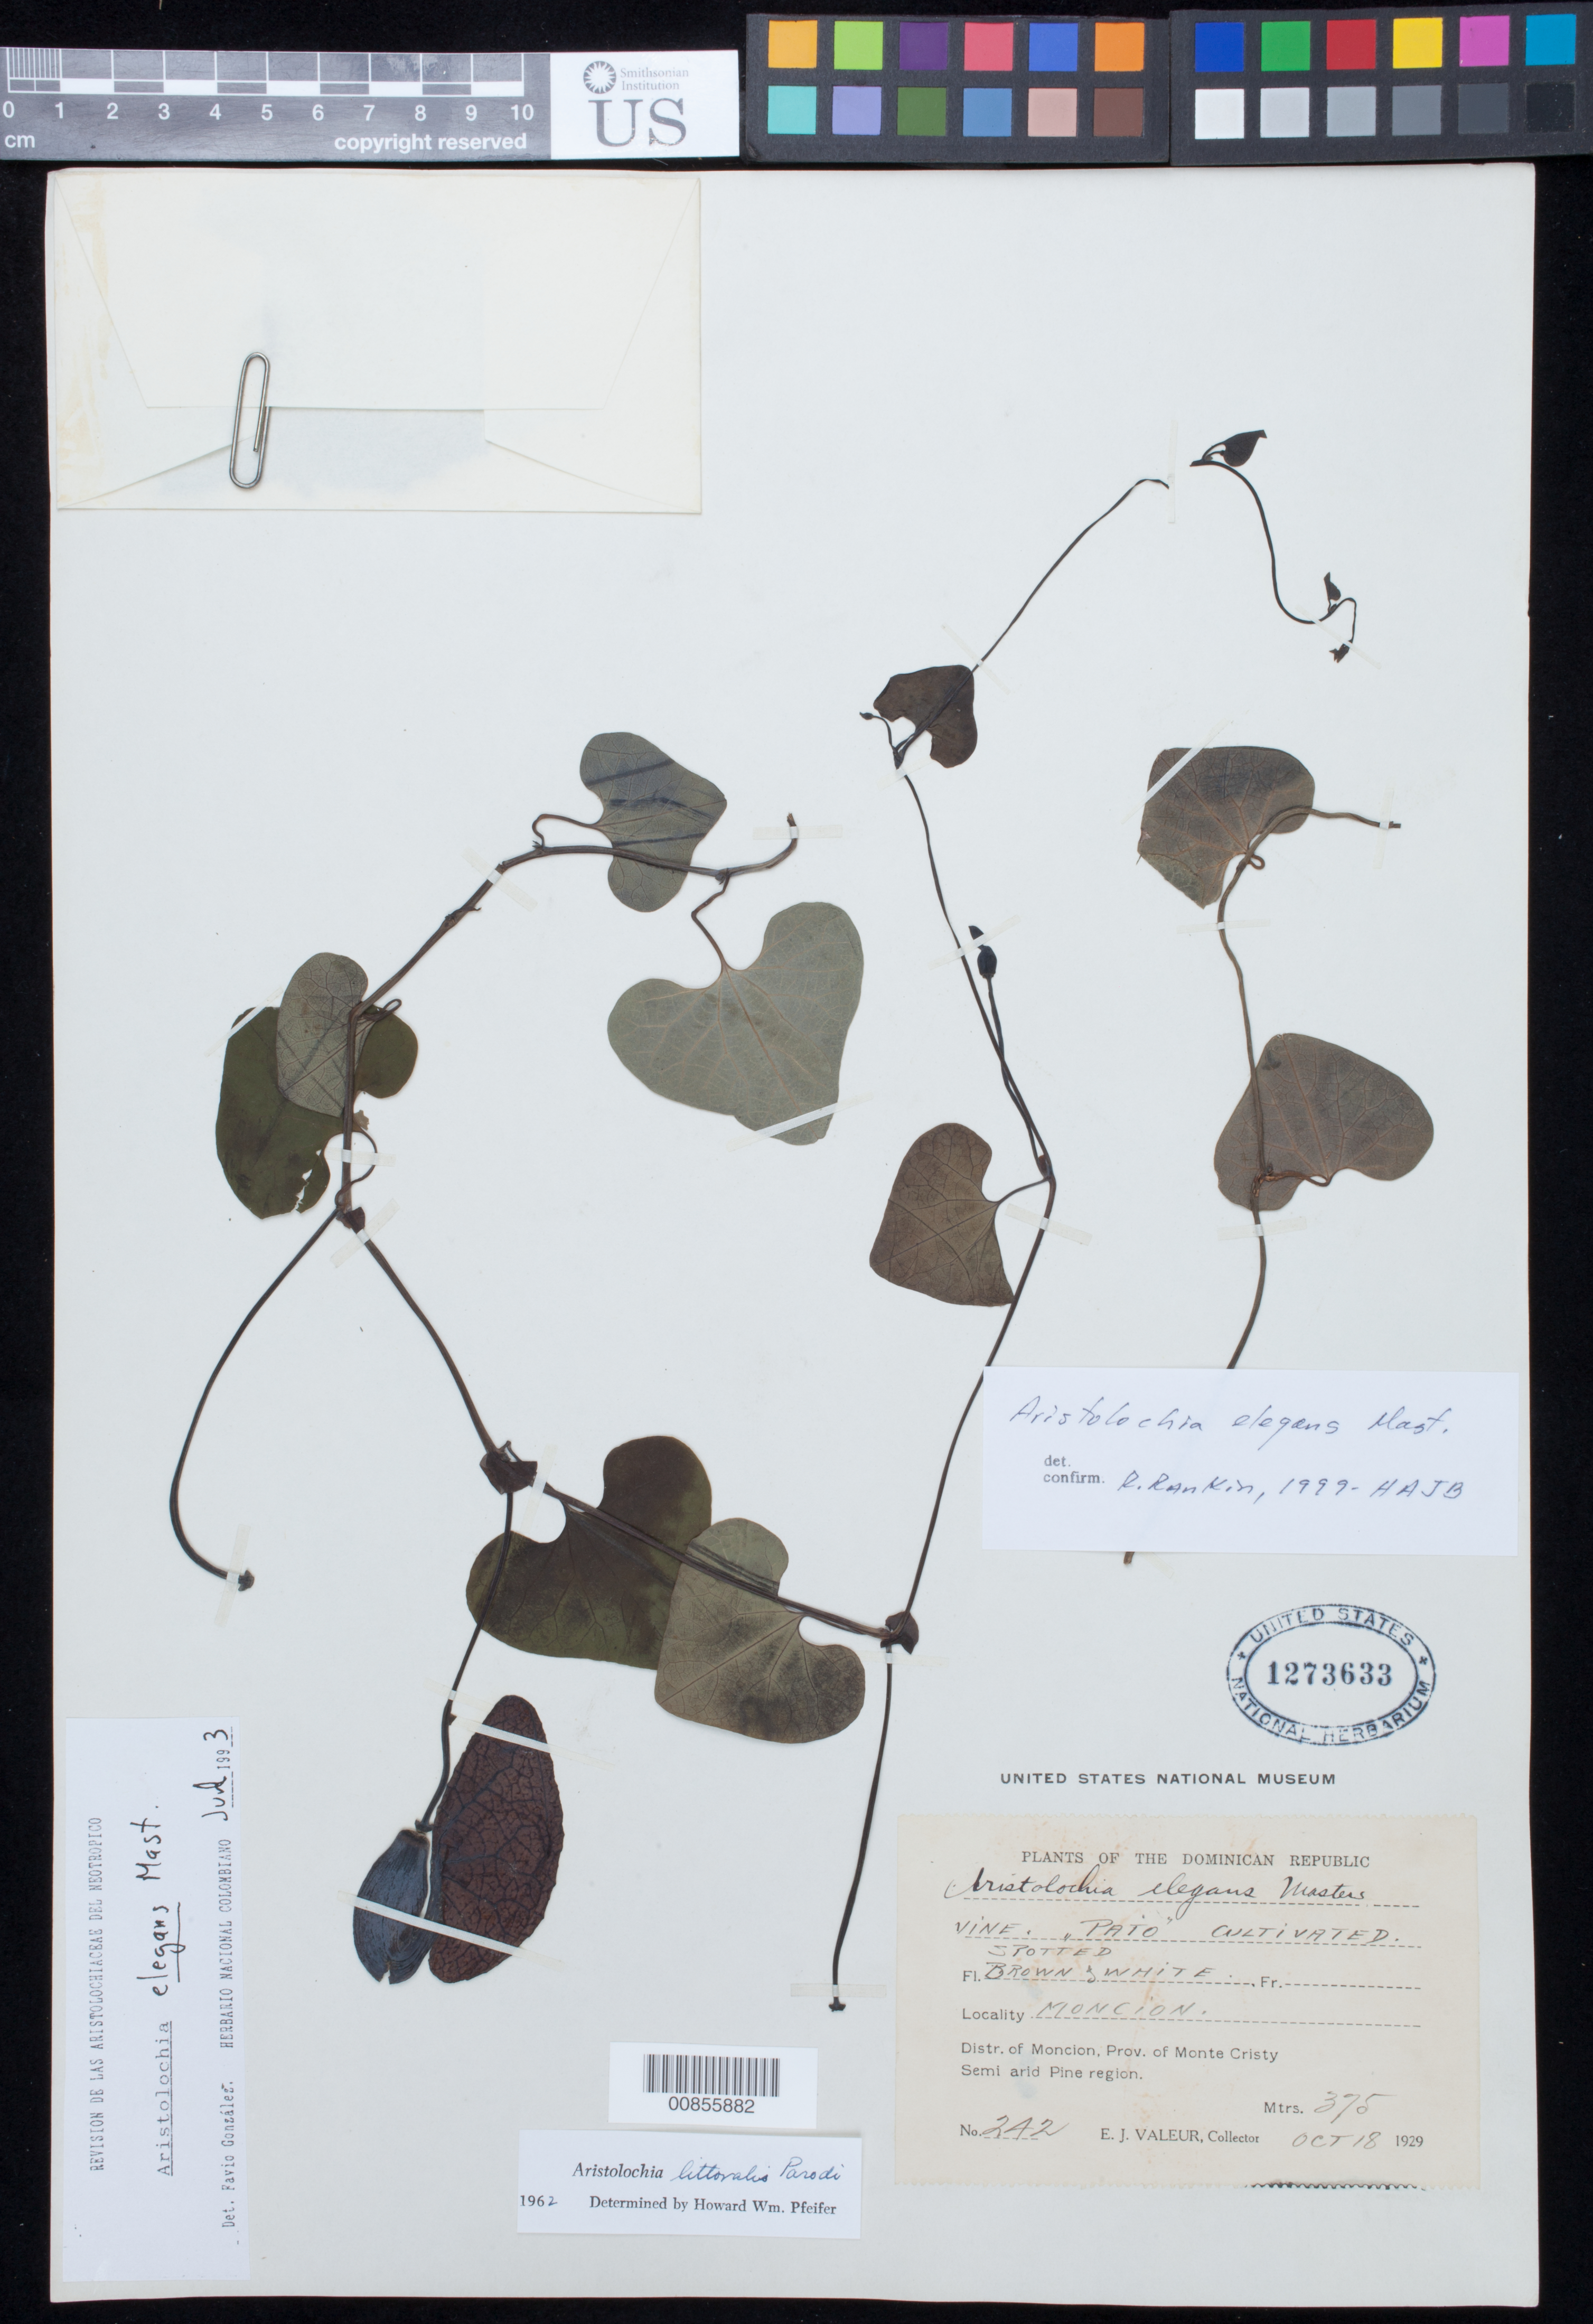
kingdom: Plantae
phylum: Tracheophyta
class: Magnoliopsida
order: Piperales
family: Aristolochiaceae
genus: Aristolochia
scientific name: Aristolochia elegans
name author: Mast.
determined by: Rankin Rodriguez, Rosa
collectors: E. Valeur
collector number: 242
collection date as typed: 18 Oct 1929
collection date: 1929-10-18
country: Dominican Republic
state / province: Monte Cristi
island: Hispaniola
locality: Distr. of Monción. Monción.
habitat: Semi arid Pine region.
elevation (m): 375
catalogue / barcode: US 1273633